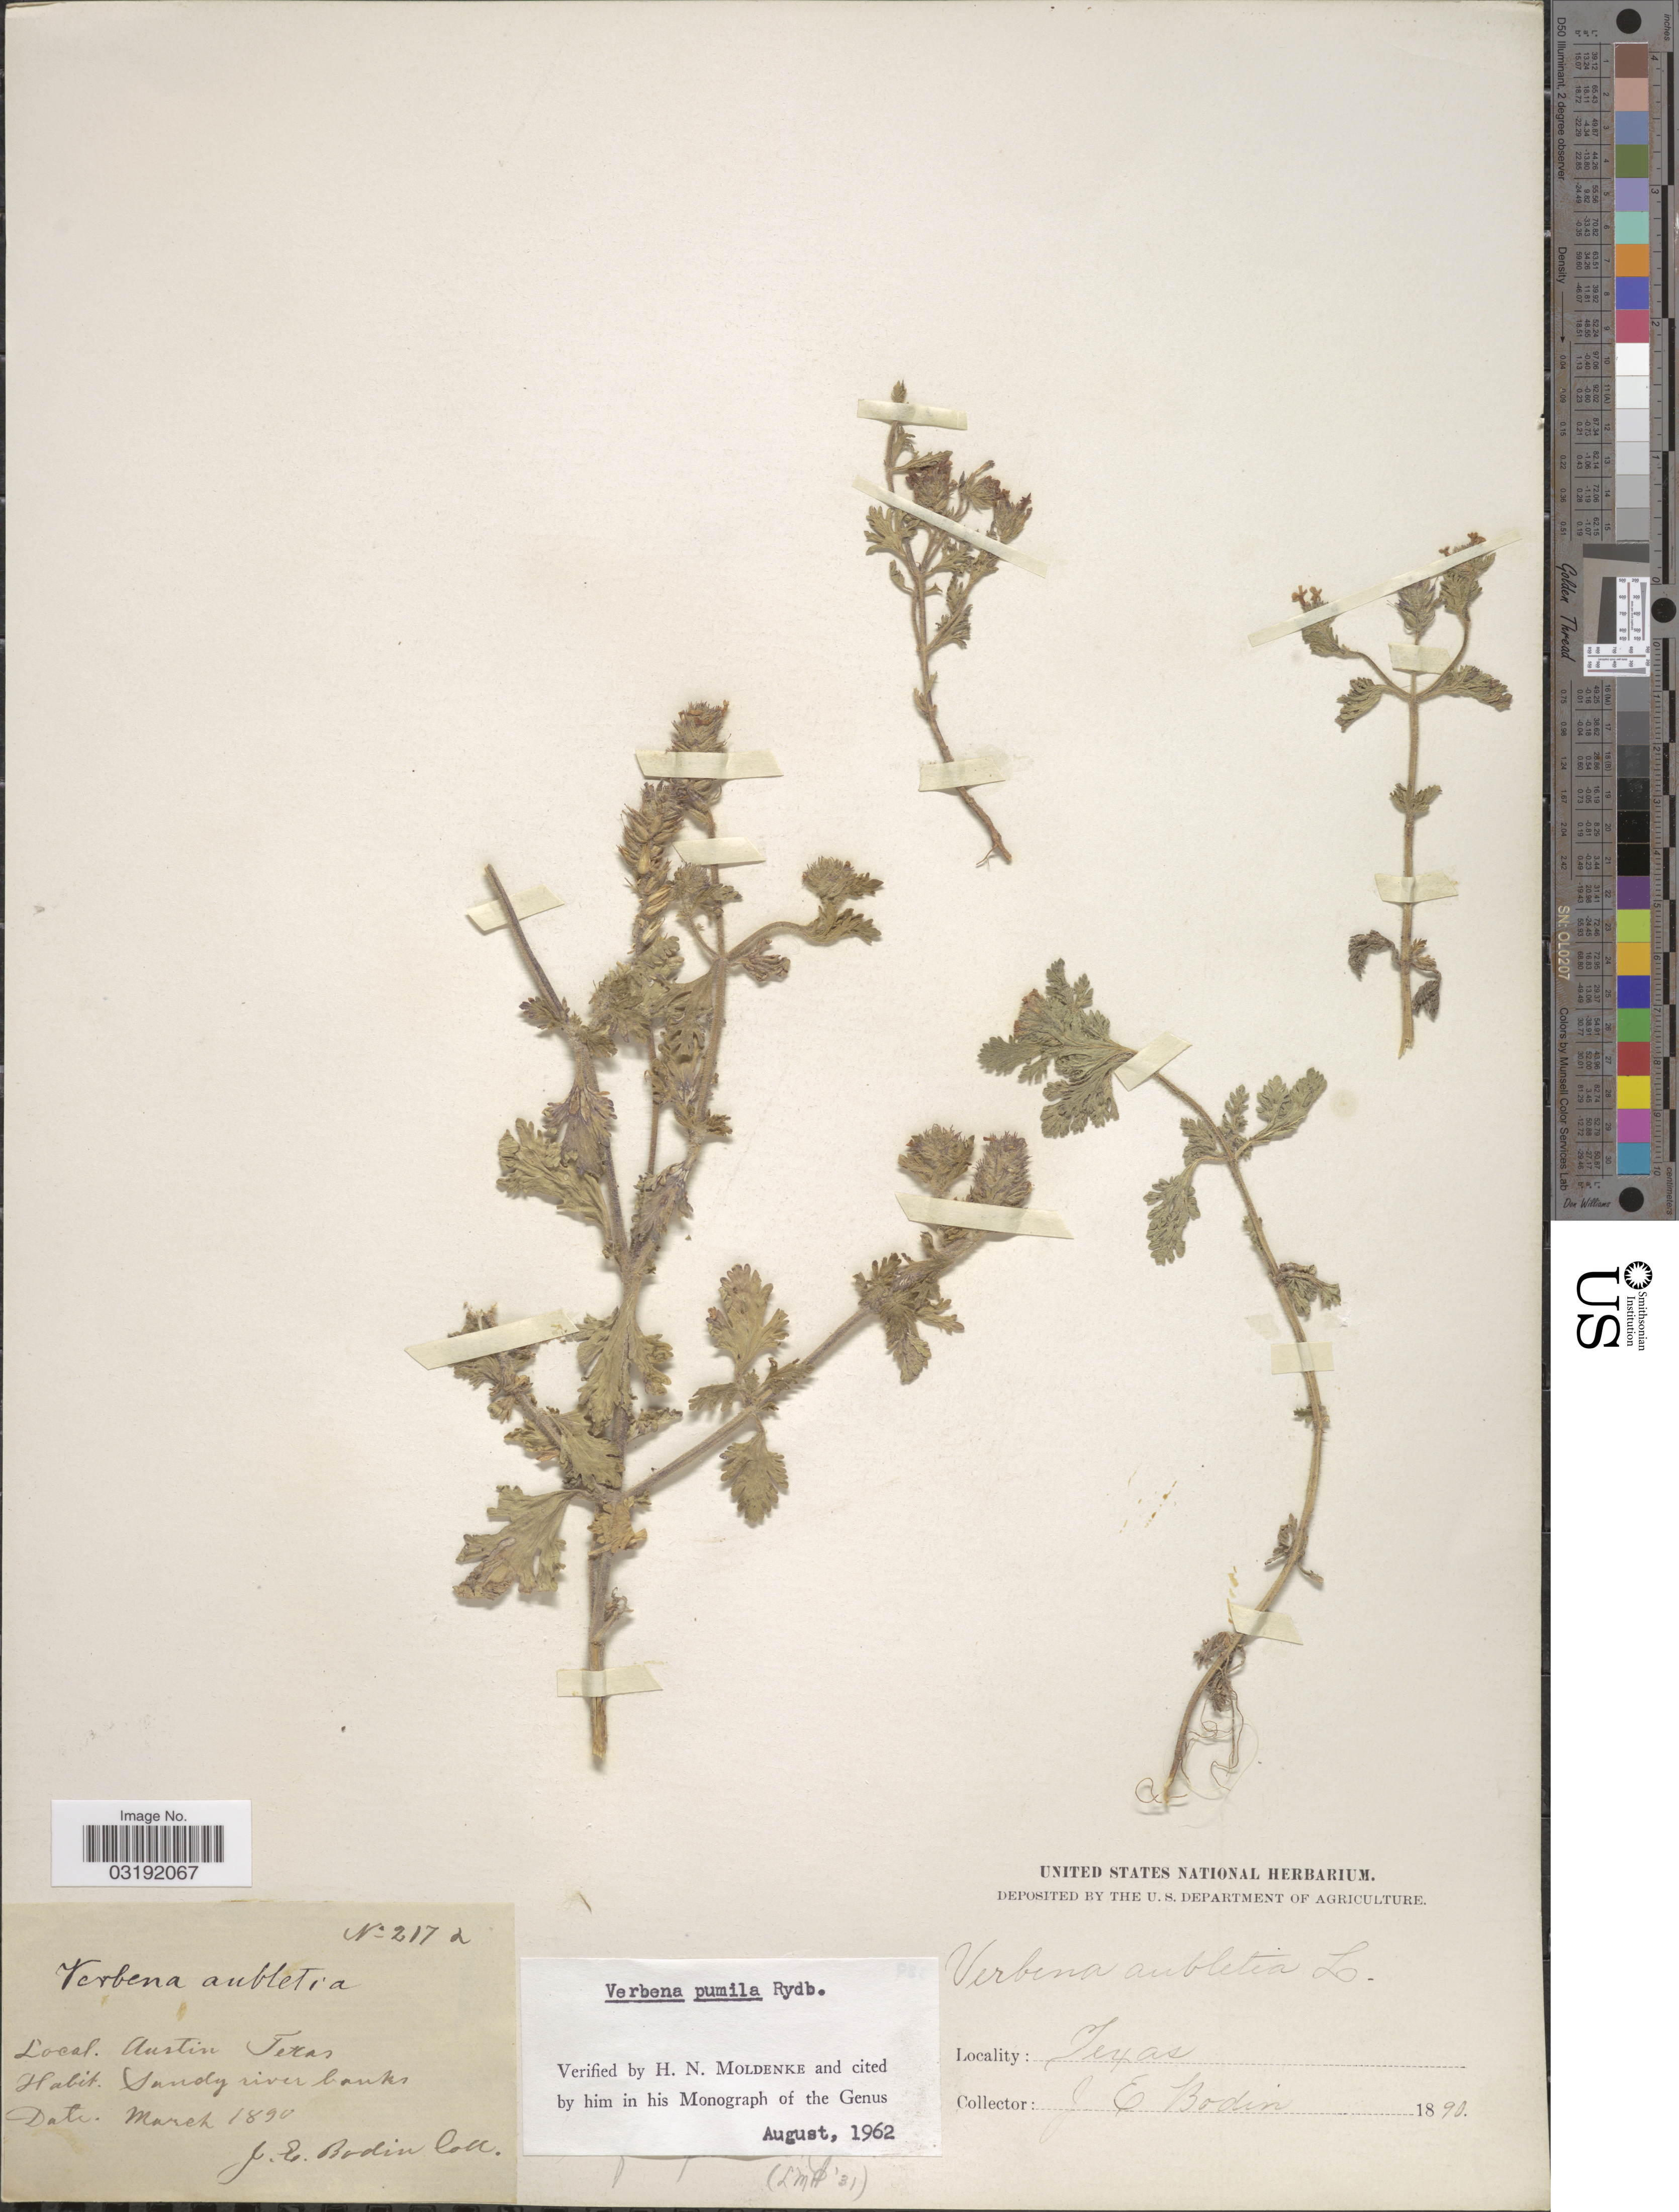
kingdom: Plantae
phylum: Tracheophyta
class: Magnoliopsida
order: Lamiales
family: Verbenaceae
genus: Verbena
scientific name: Verbena pumila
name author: Rydb.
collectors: J. E. Bodin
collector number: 2172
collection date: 1890-03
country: United States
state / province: Texas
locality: Austin. Sandy river banks.